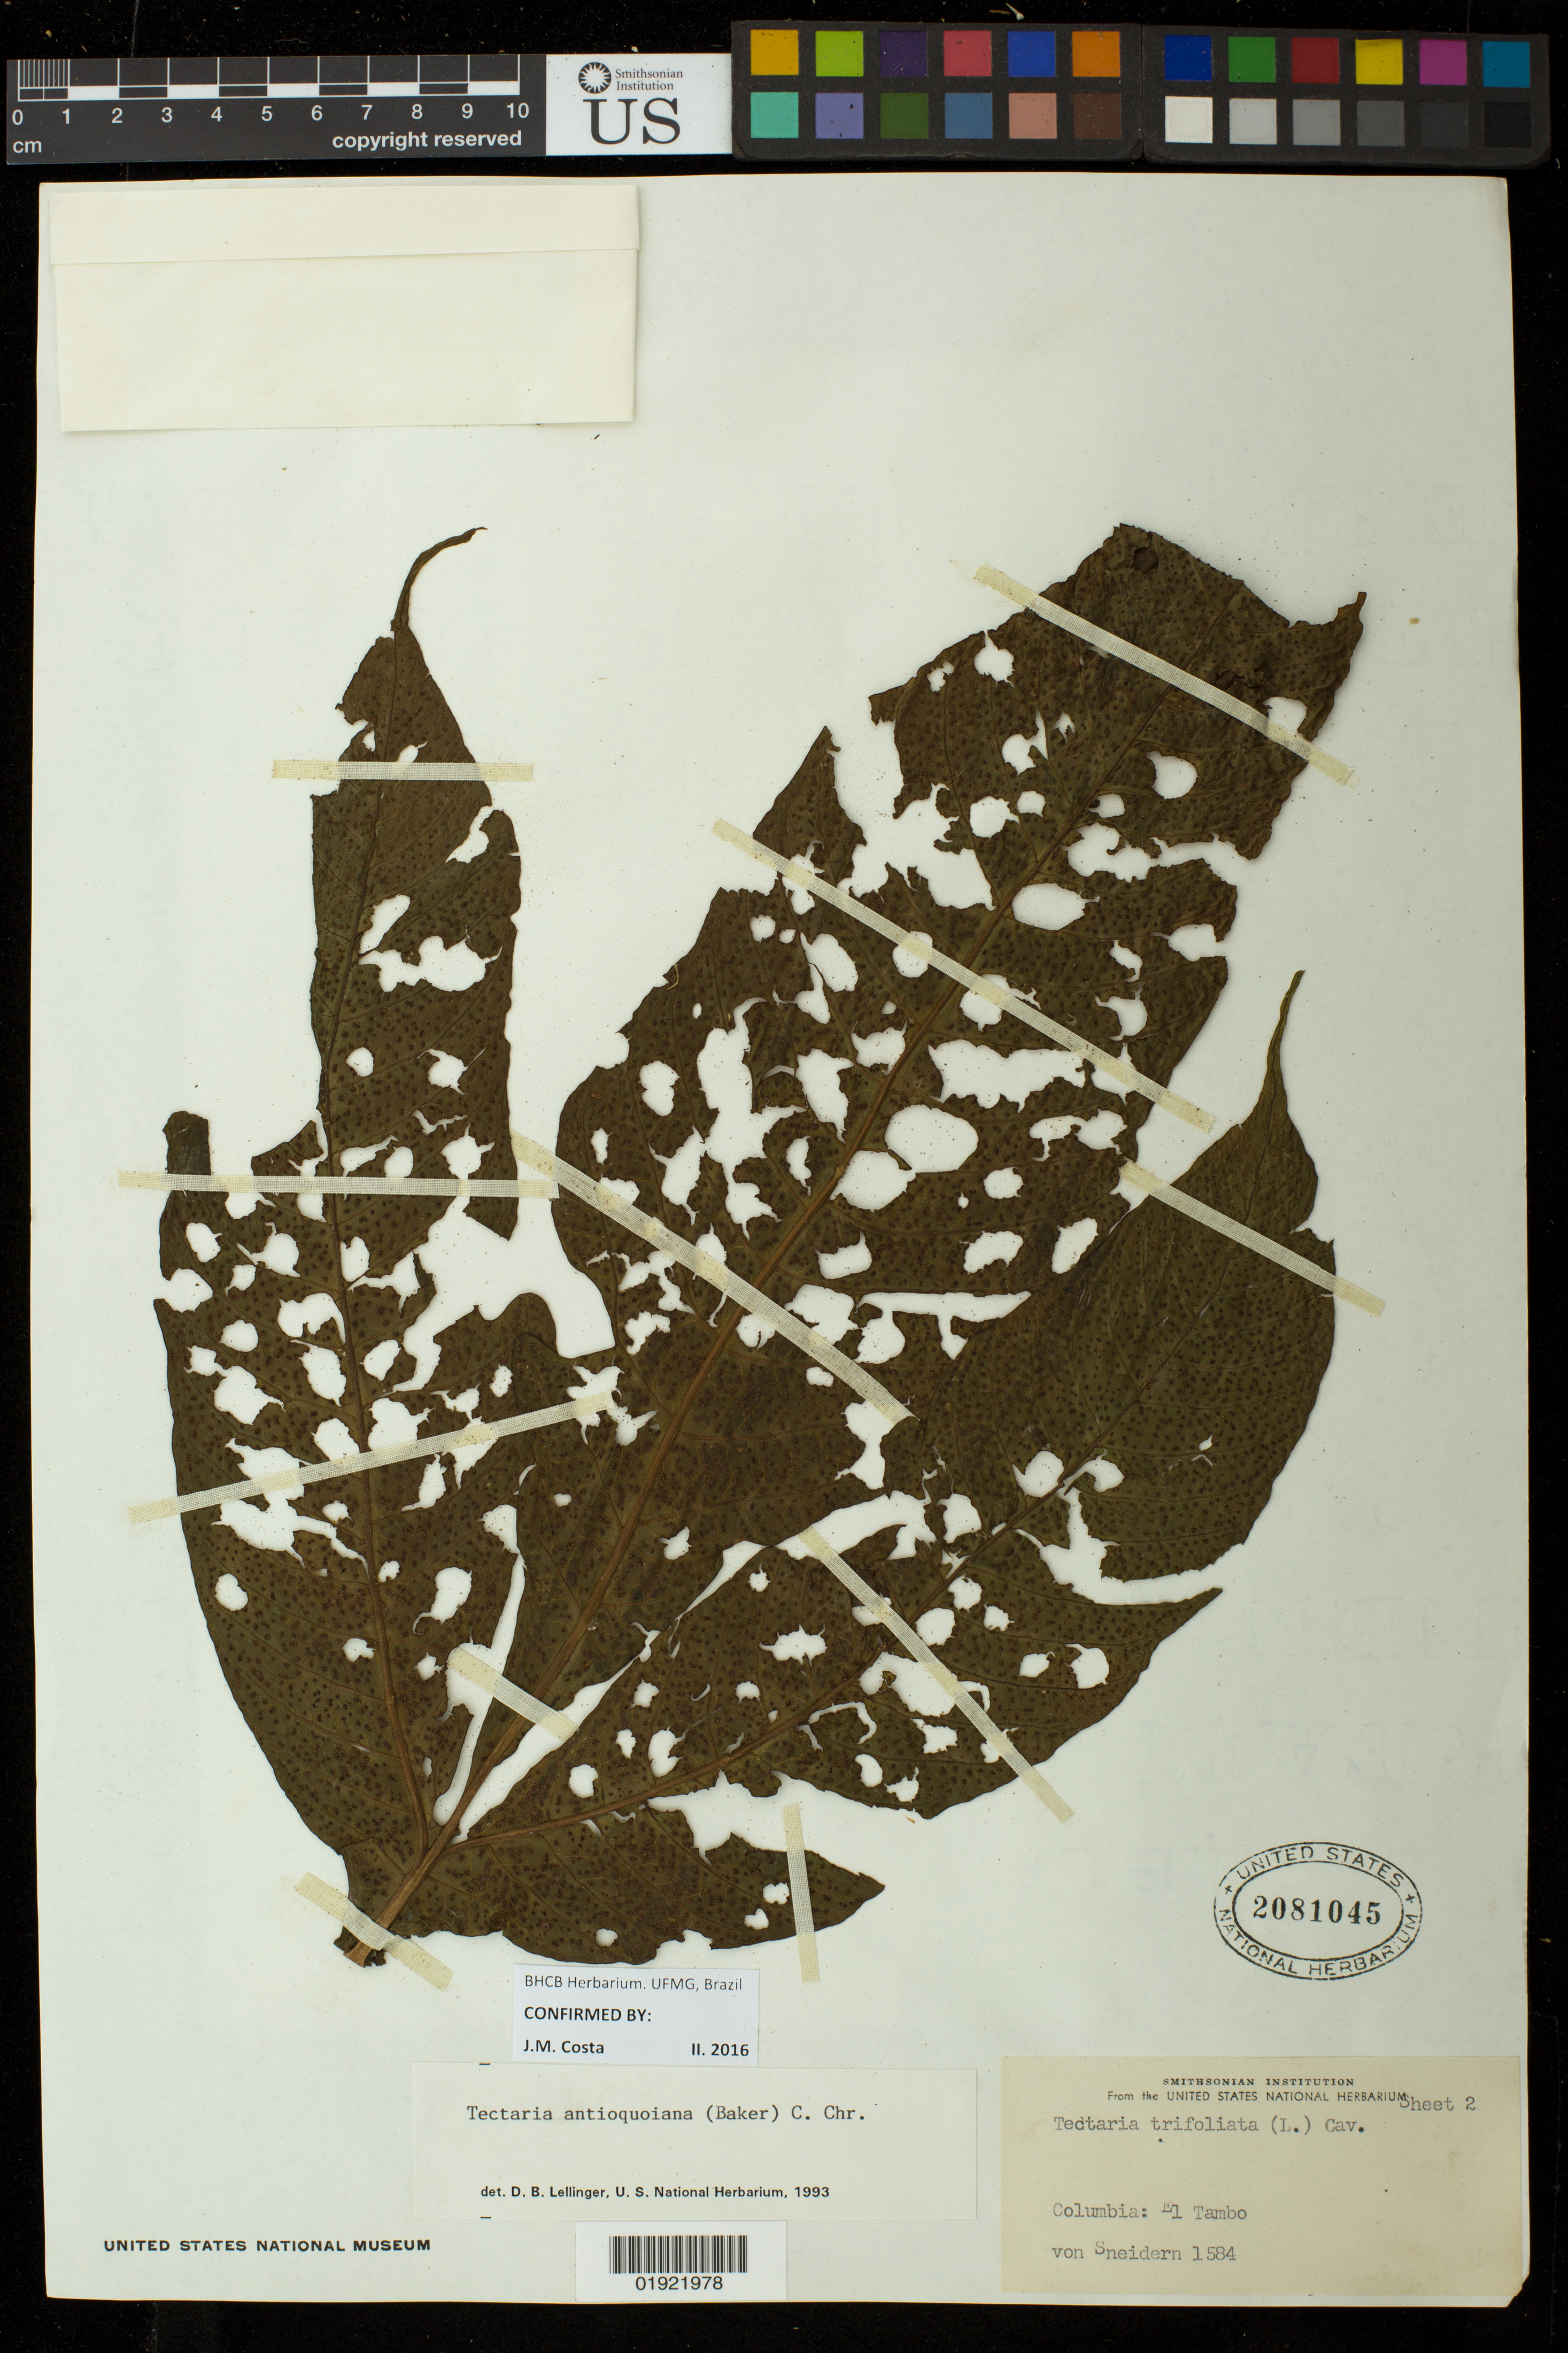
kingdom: Plantae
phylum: Tracheophyta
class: Polypodiopsida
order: Polypodiales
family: Tectariaceae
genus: Tectaria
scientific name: Tectaria antioquiana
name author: (Baker) C. Chr.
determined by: Costa, J. M.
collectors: Von Sneidern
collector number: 1584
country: Colombia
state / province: Cauca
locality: El Tambo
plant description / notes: Sheet 2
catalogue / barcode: US 2081045